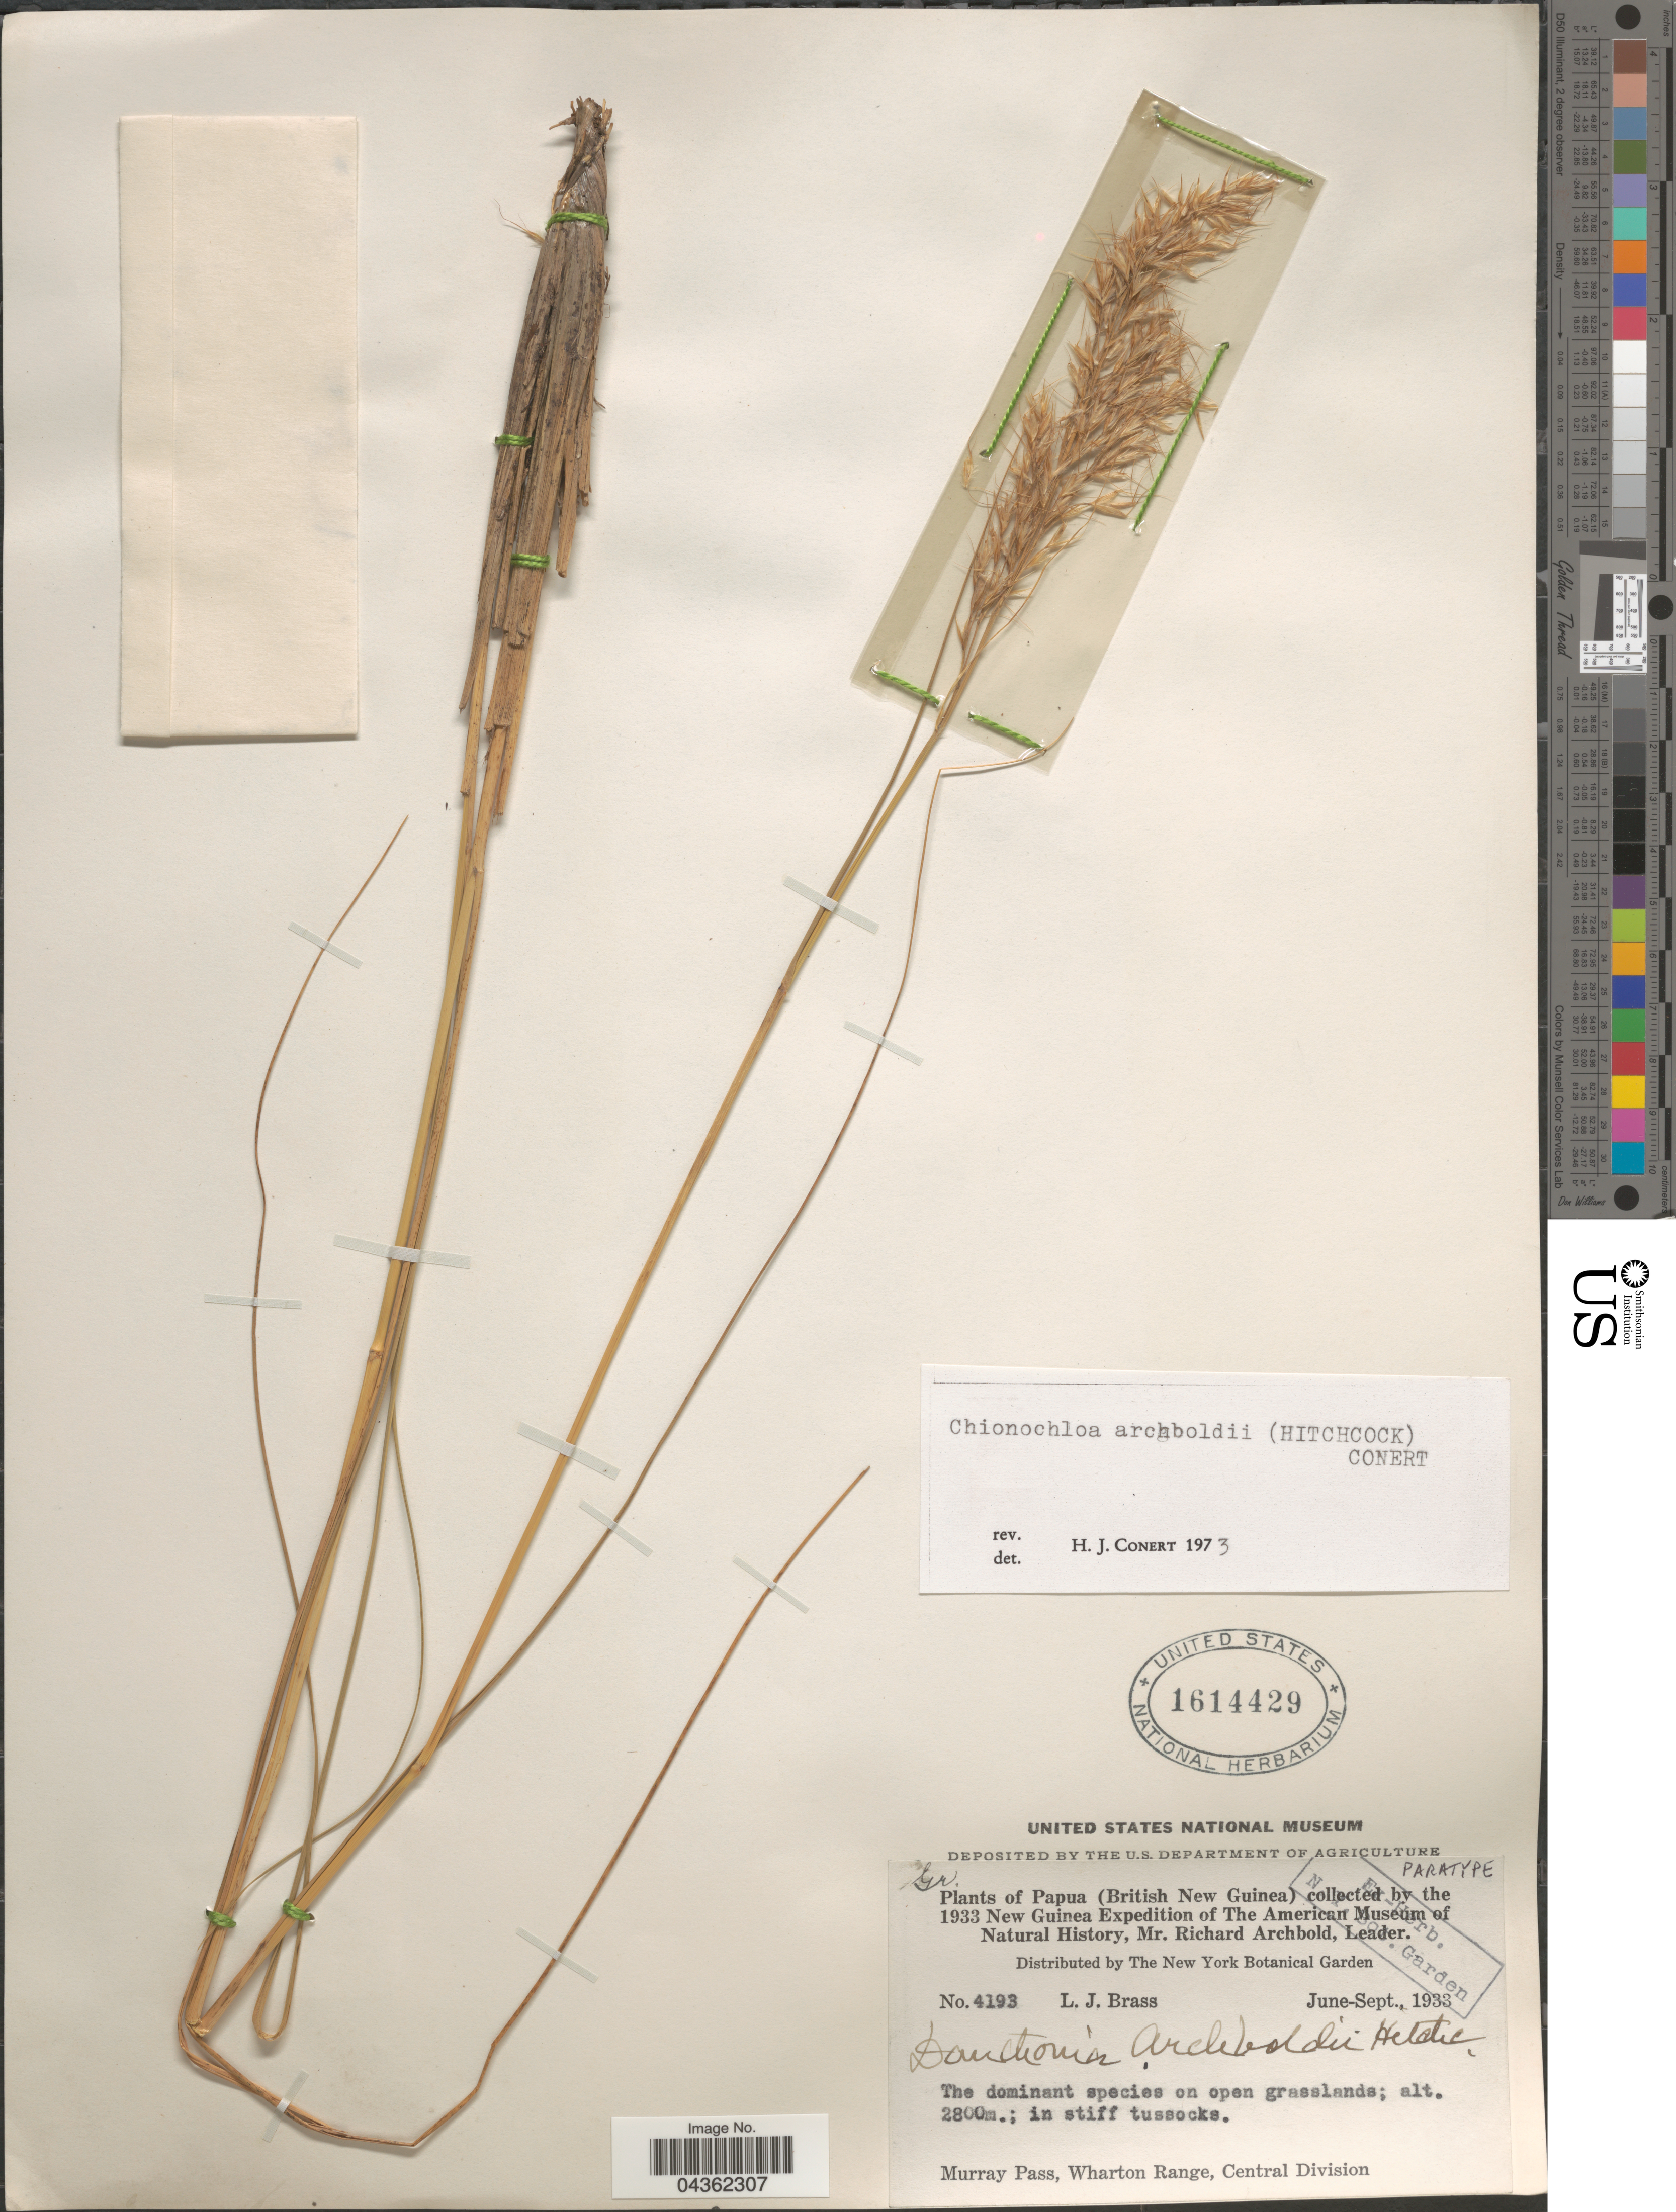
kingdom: Plantae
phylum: Tracheophyta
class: Liliopsida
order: Poales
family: Poaceae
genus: Chimaerochloa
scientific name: Chimaerochloa archboldii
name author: (Hitchc.) Pirie & H.P. Linder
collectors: L. J. Brass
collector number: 4193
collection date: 1933-06/1933-09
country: Papua New Guinea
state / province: Central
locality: Papua (British New Guinea). 1933 New Guinea Expedition of The American Museum of Natural History. On open grassland. Murray Pass, Wharton Range, Central Division.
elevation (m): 2800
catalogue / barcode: US 1614429